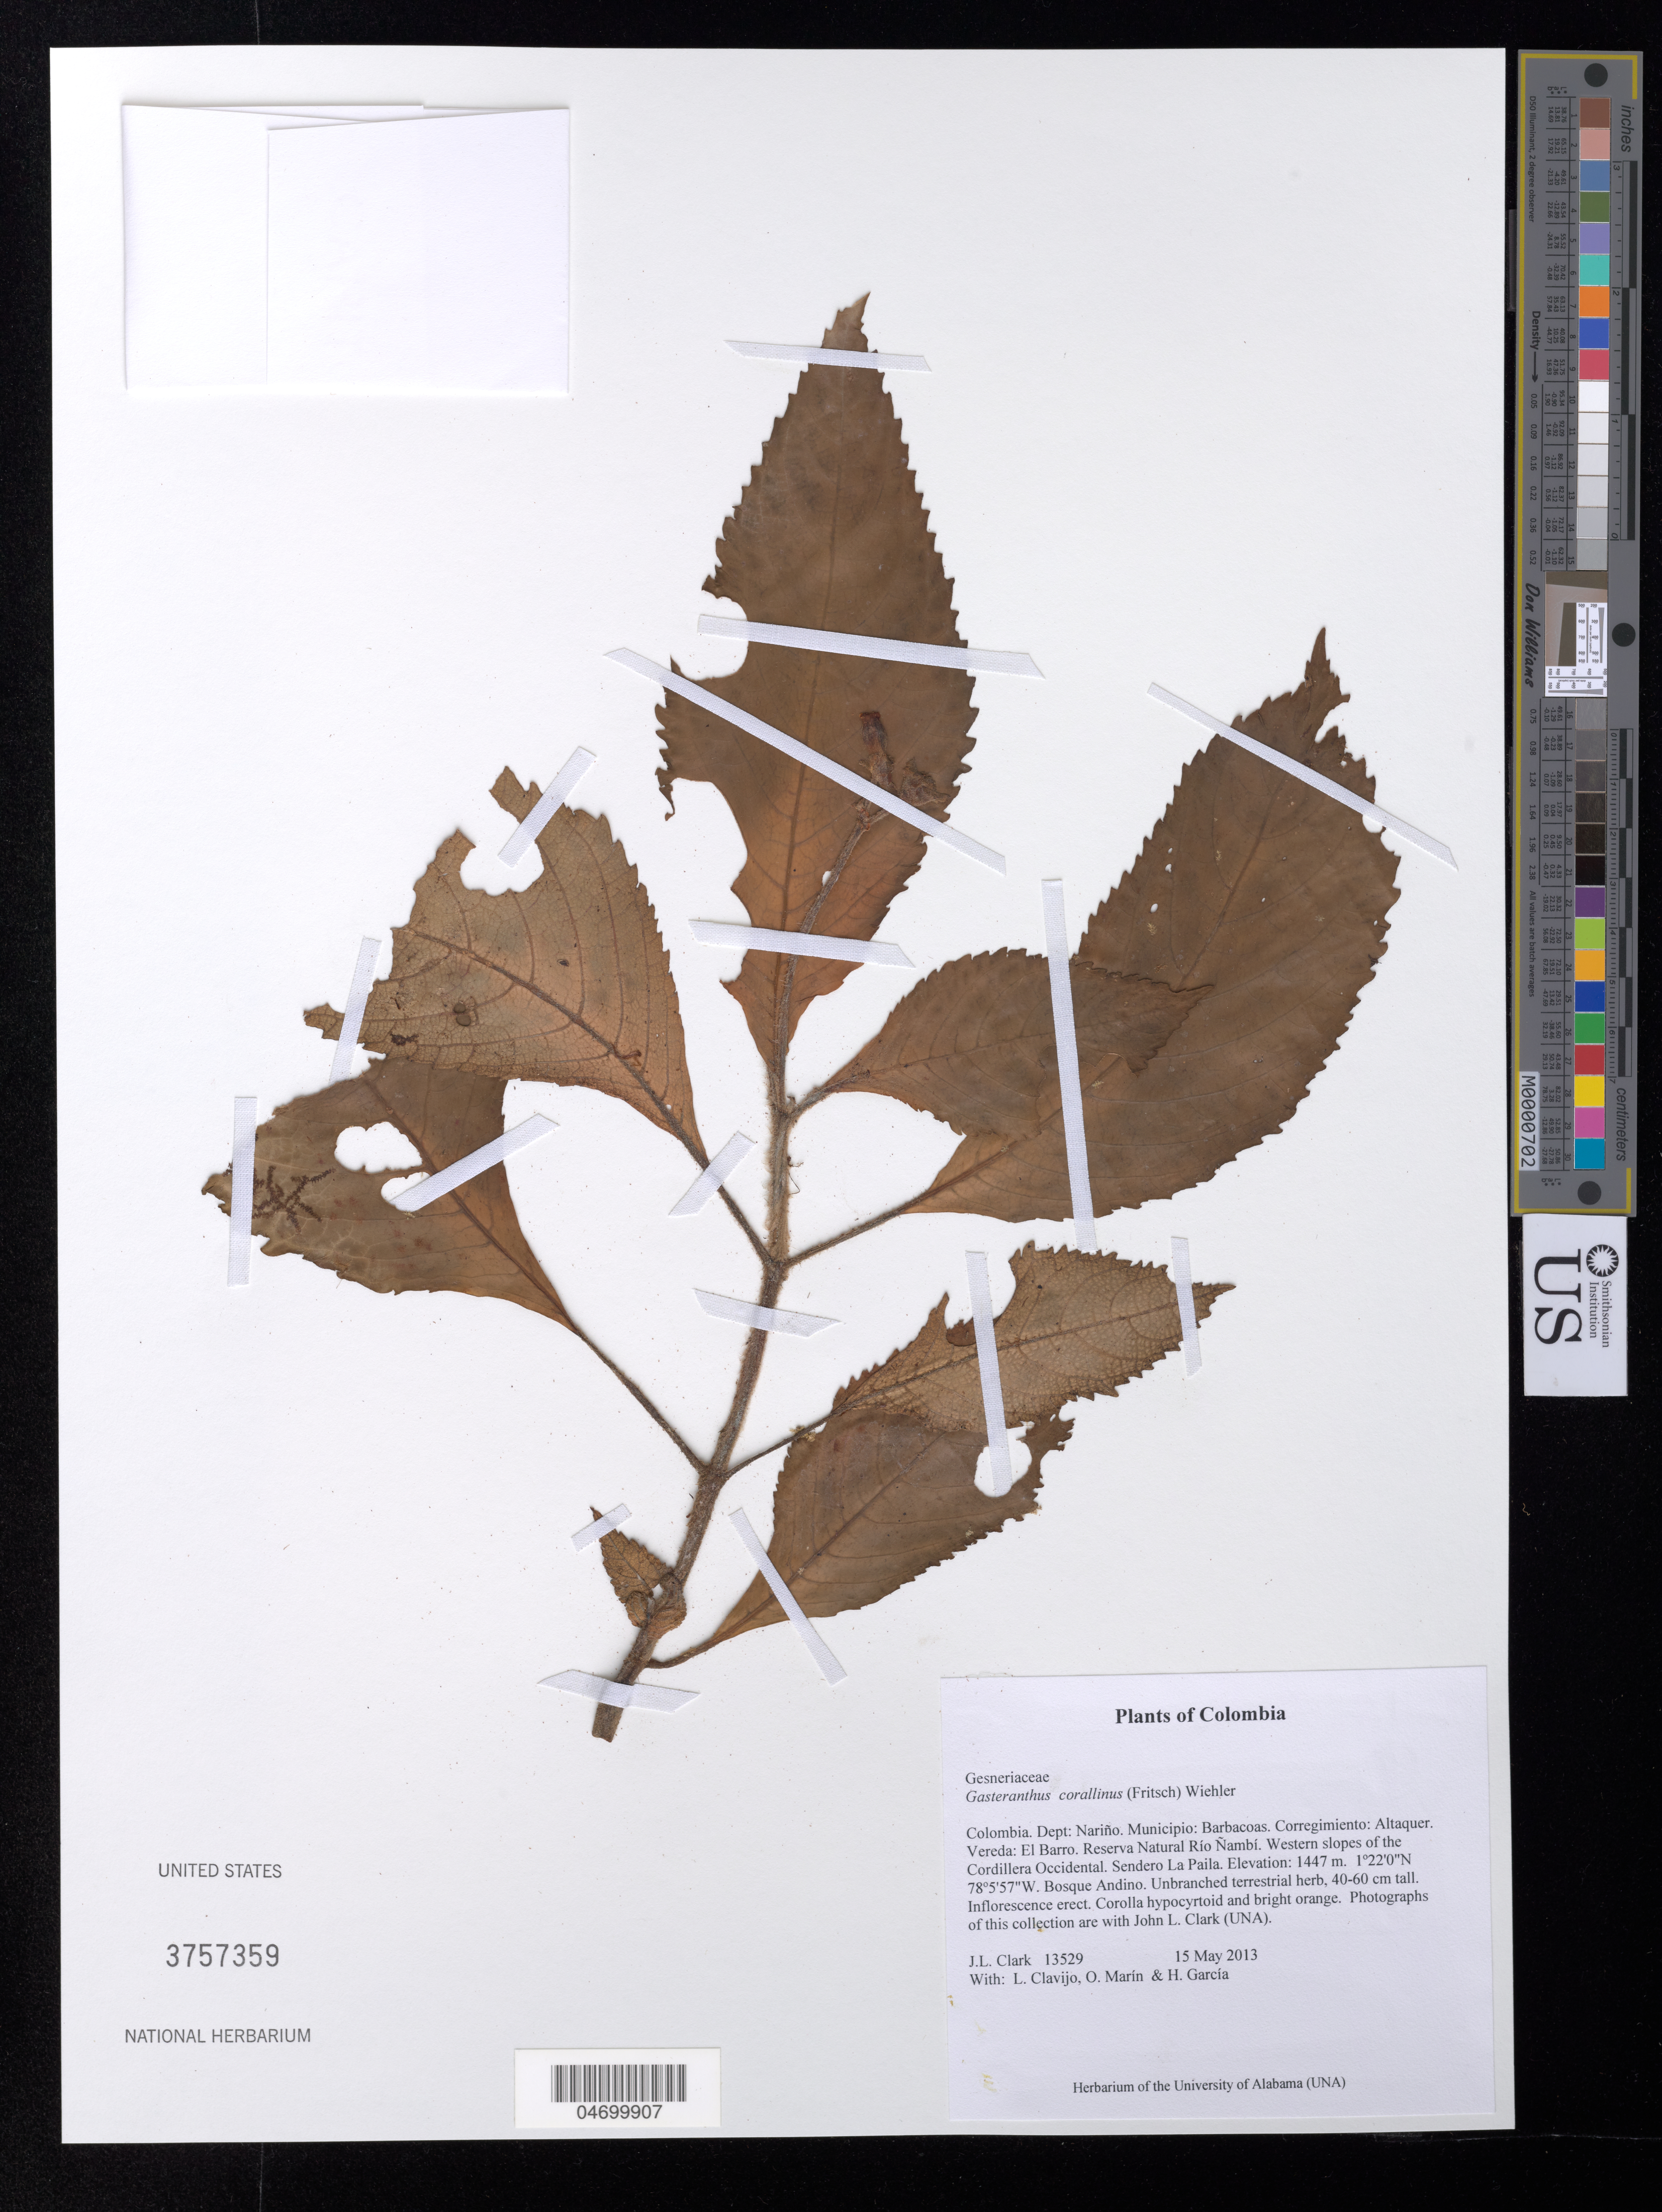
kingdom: Plantae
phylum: Tracheophyta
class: Magnoliopsida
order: Lamiales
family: Gesneriaceae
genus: Gasteranthus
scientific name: Gasteranthus corallinus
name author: (Fritsch) Wiehler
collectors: J. L. Clark, L. Clavijo, J. Howieson & H. Garcia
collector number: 13529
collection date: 2013-05-15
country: Colombia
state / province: Nariño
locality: Dept: Nariño. Municipio: Barbacoas. Corregimiento: Altaquer. Vereda: El Barro. Reserva Natural Río Ñambi. Western slopes of the Cordillera Occidental. Sendero La Paila.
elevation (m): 1447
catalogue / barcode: US 3757359